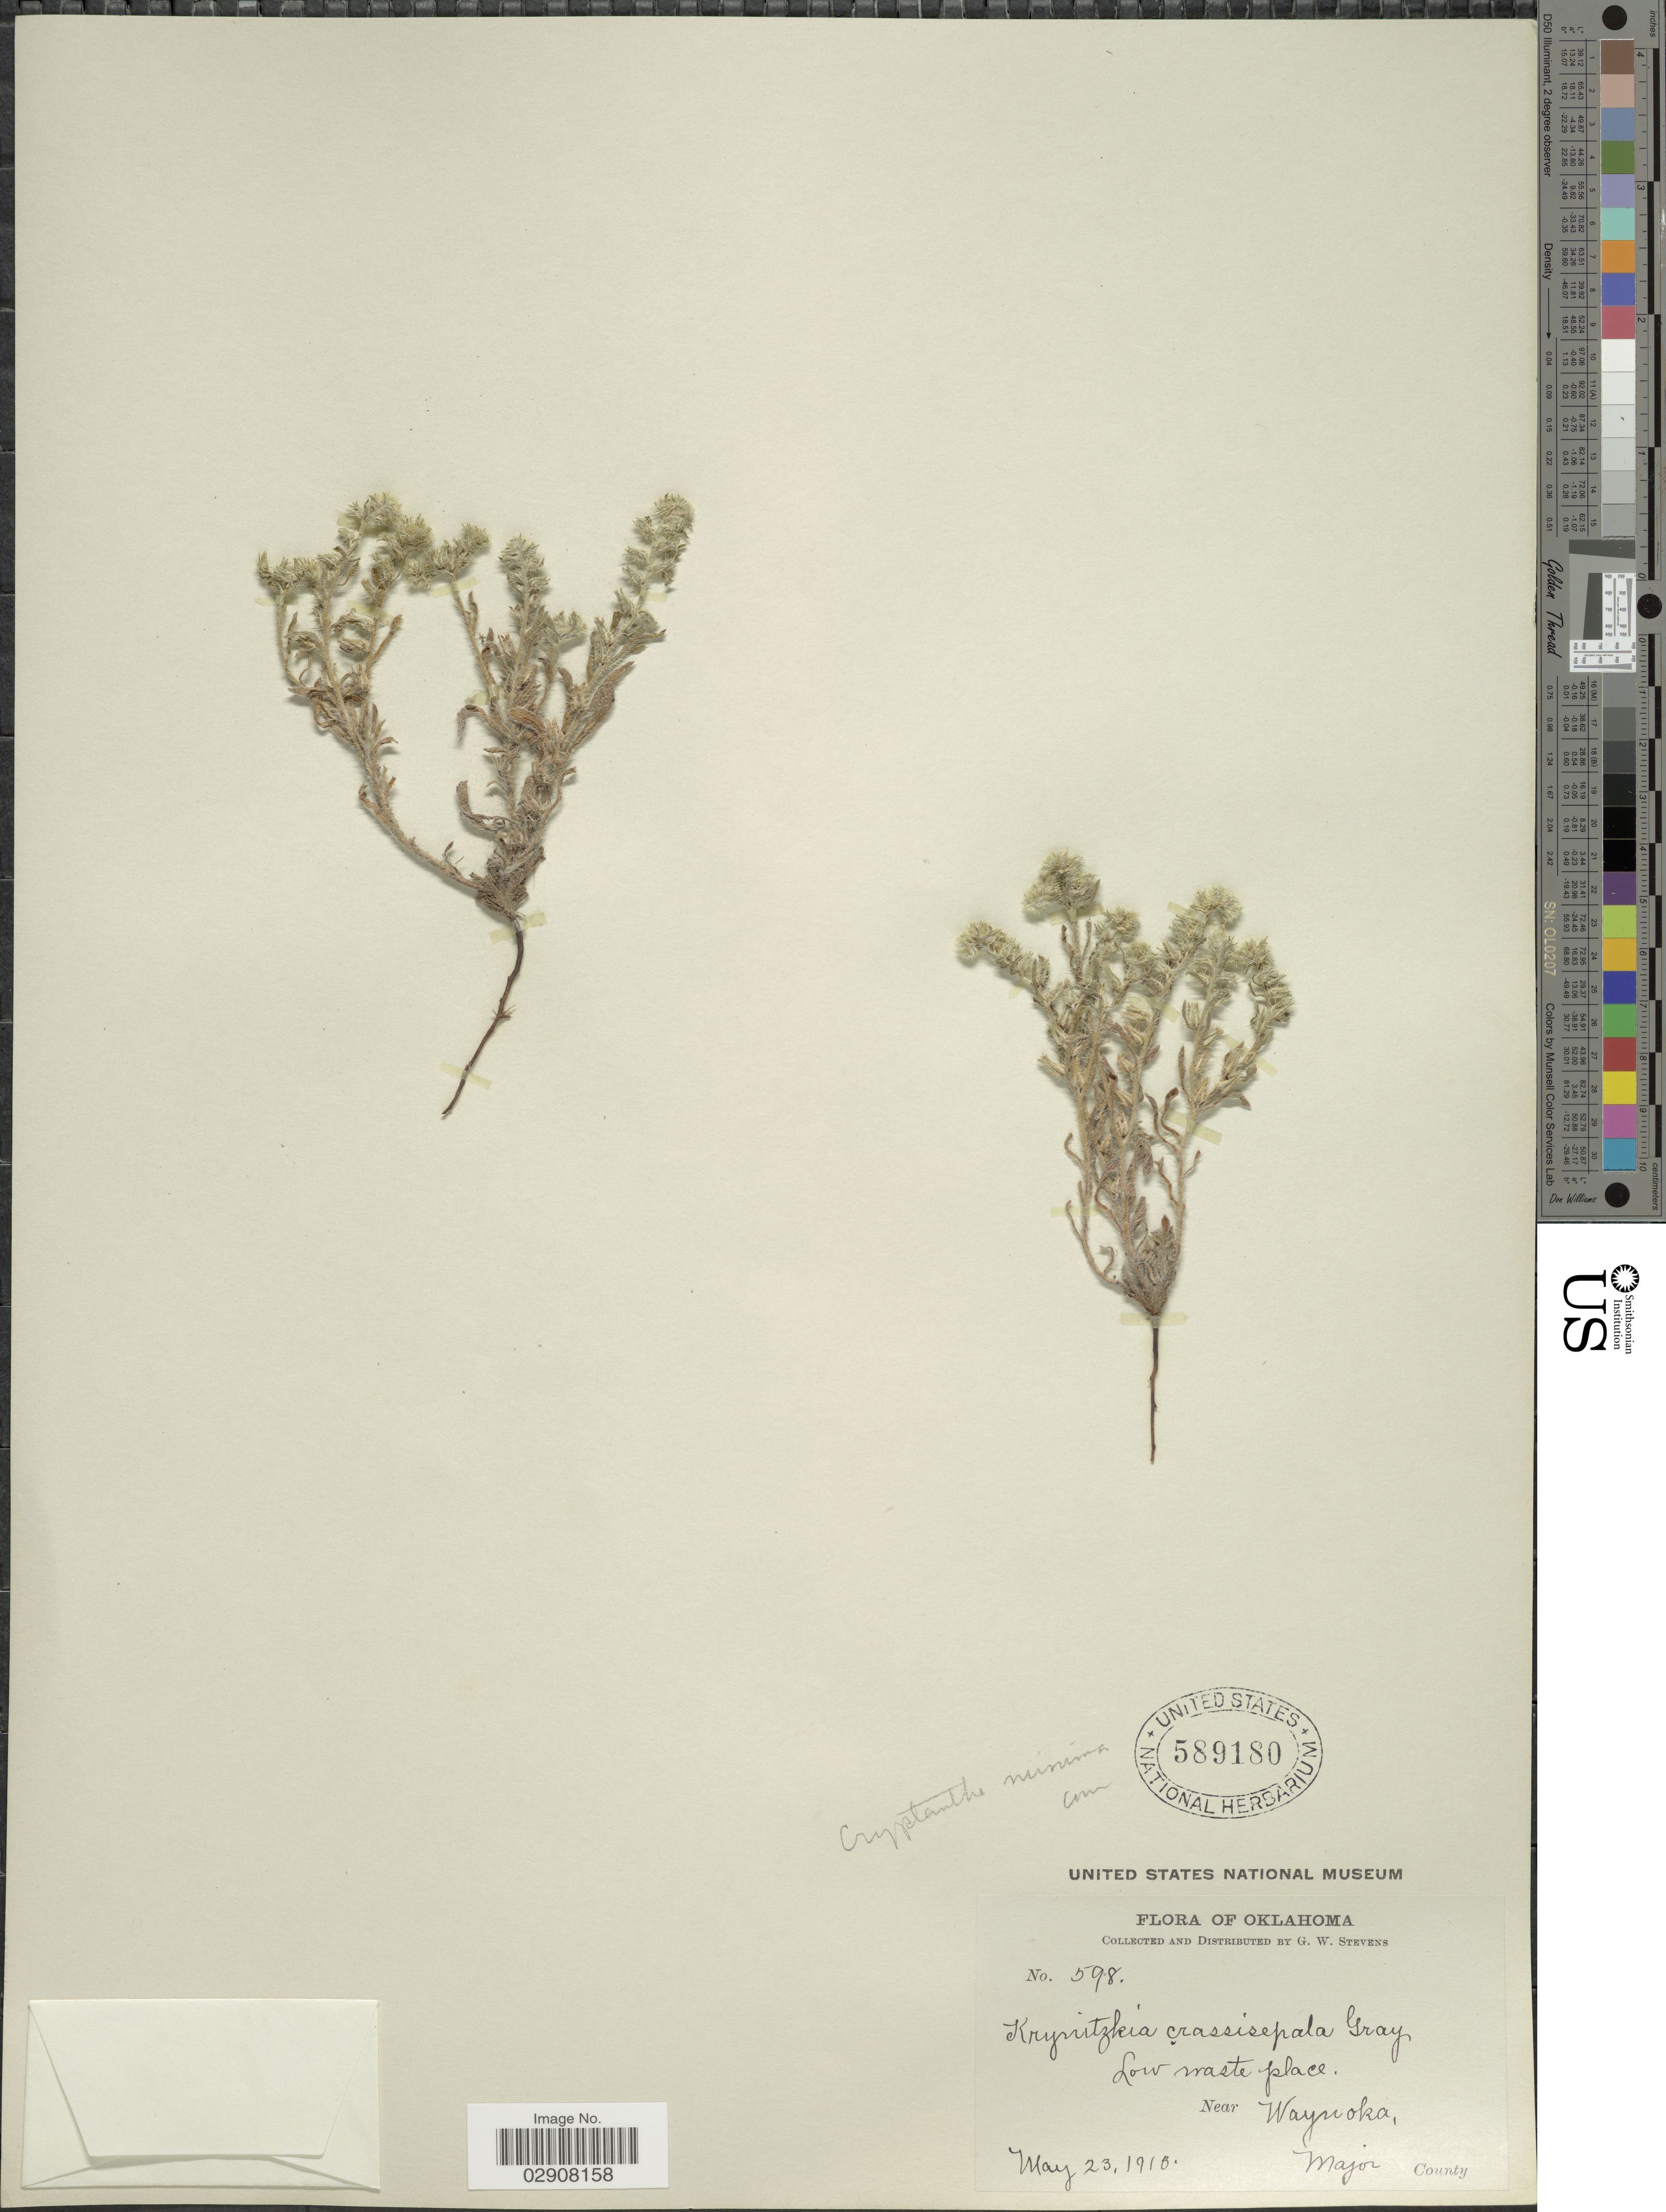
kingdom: Plantae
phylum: Tracheophyta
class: Magnoliopsida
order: Boraginales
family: Boraginaceae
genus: Cryptantha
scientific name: Cryptantha minima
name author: Rydb.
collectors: G. W. Stevens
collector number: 598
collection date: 1913-05-23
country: United States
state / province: Oklahoma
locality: Low waste place, near Waynoka, Major County.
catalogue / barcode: US 589180